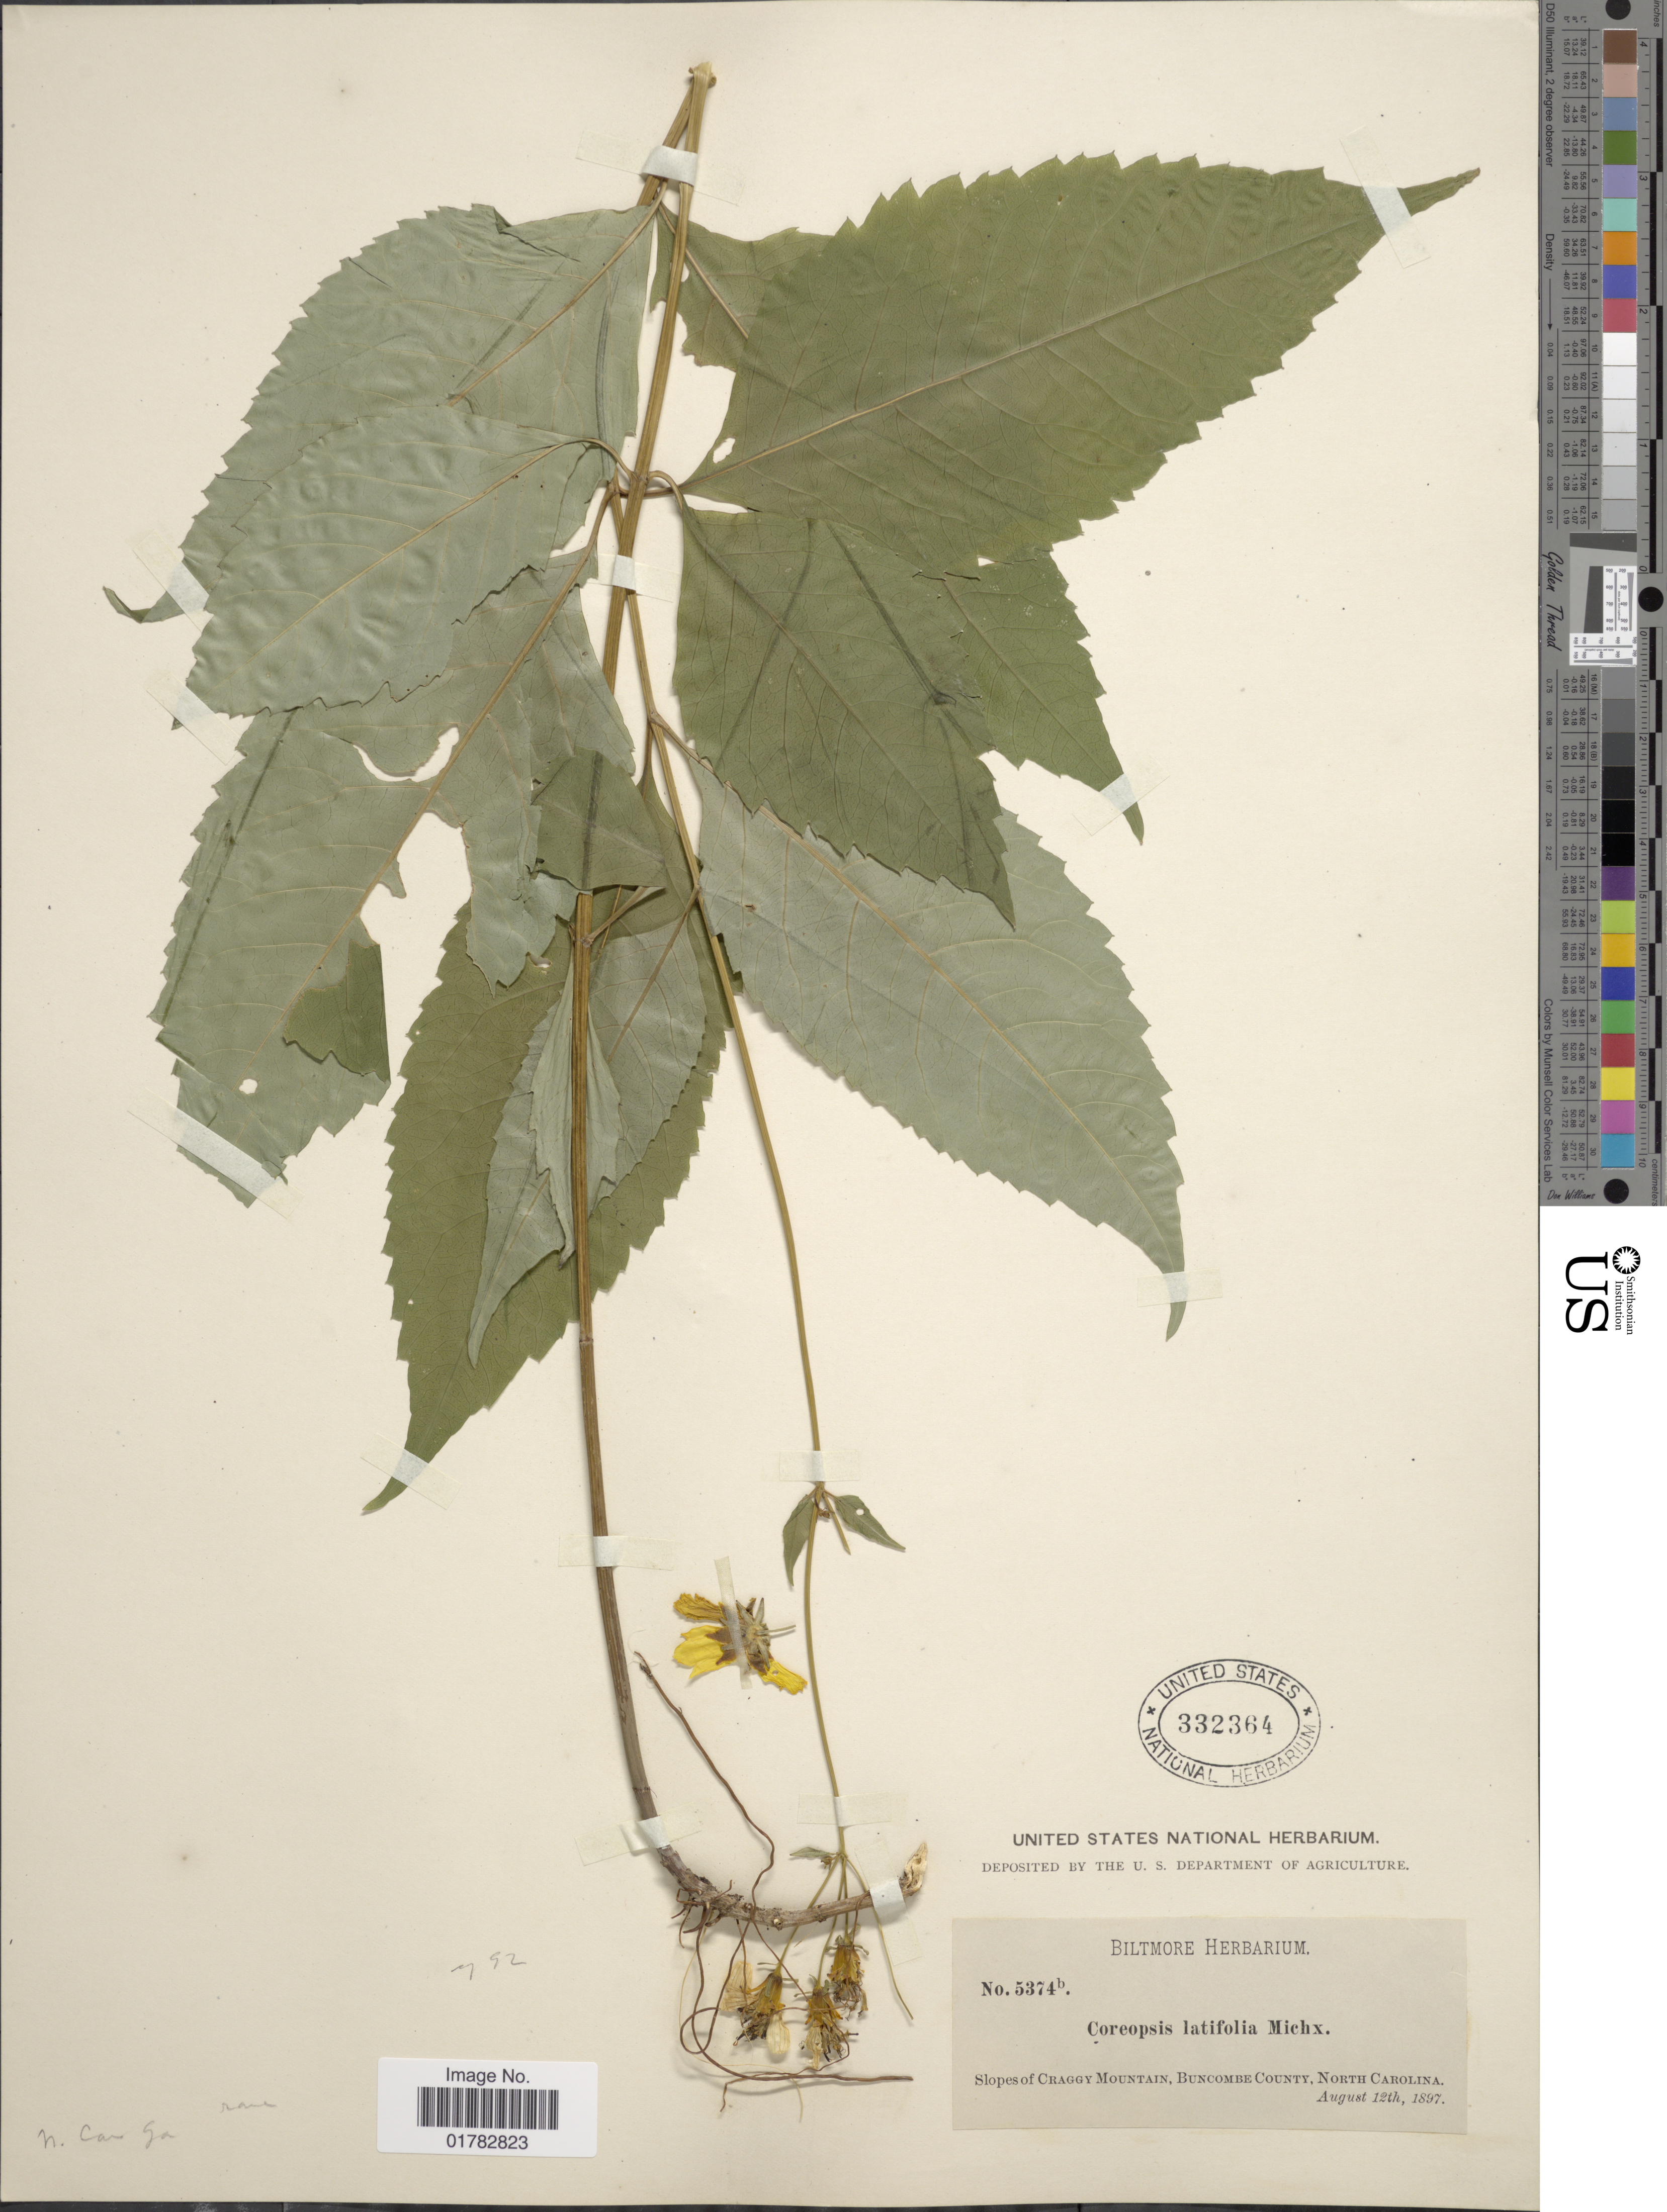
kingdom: Plantae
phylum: Tracheophyta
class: Magnoliopsida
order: Asterales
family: Asteraceae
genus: Coreopsis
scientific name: Coreopsis latifolia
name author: Michx.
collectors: ex herb. Biltmore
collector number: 5374b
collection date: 1897-08-12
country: United States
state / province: North Carolina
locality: Slopes of Craggy Mountains, Buncome County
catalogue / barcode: US 332364